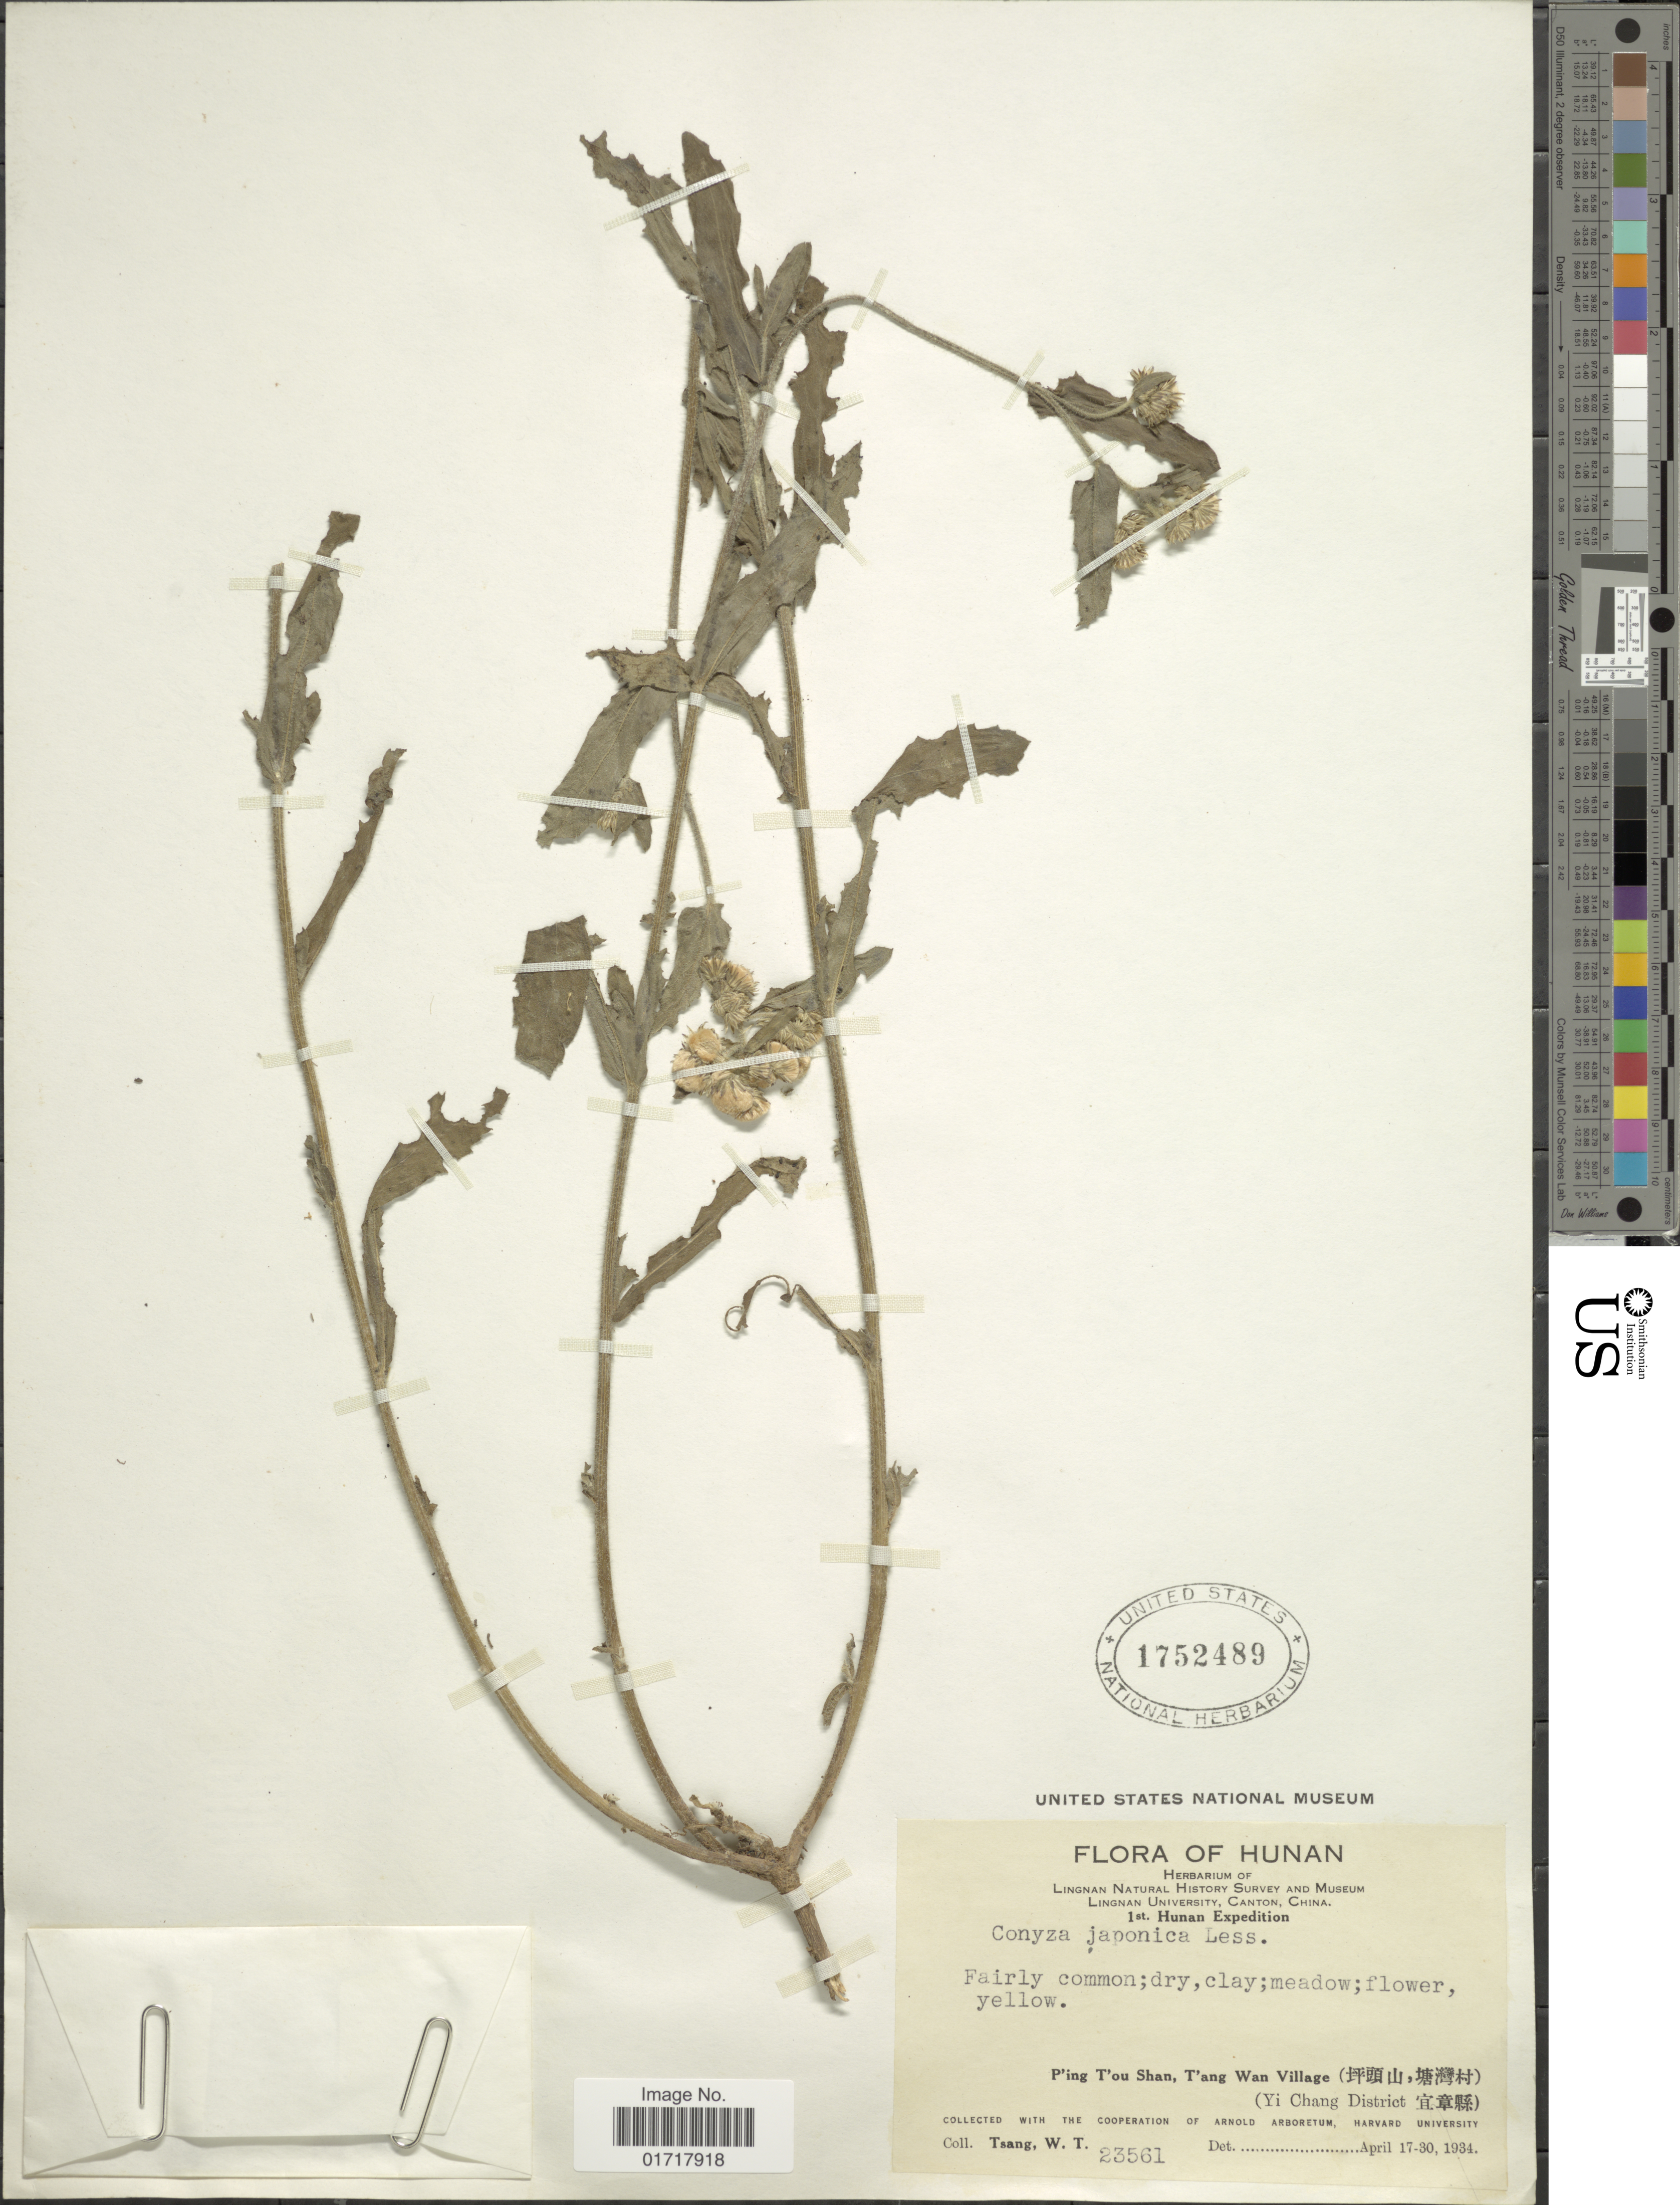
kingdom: Plantae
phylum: Tracheophyta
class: Magnoliopsida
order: Asterales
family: Asteraceae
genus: Conyza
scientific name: Conyza japonica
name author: (Thunb.) Less.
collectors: W. T. Tsang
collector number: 23561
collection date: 1934-04-17/1934-04-30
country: China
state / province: Hunan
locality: Hunan, P'ing T'ou Shan, T'ang Wan Village (X), (Yi Chang District X).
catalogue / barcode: US 1752489